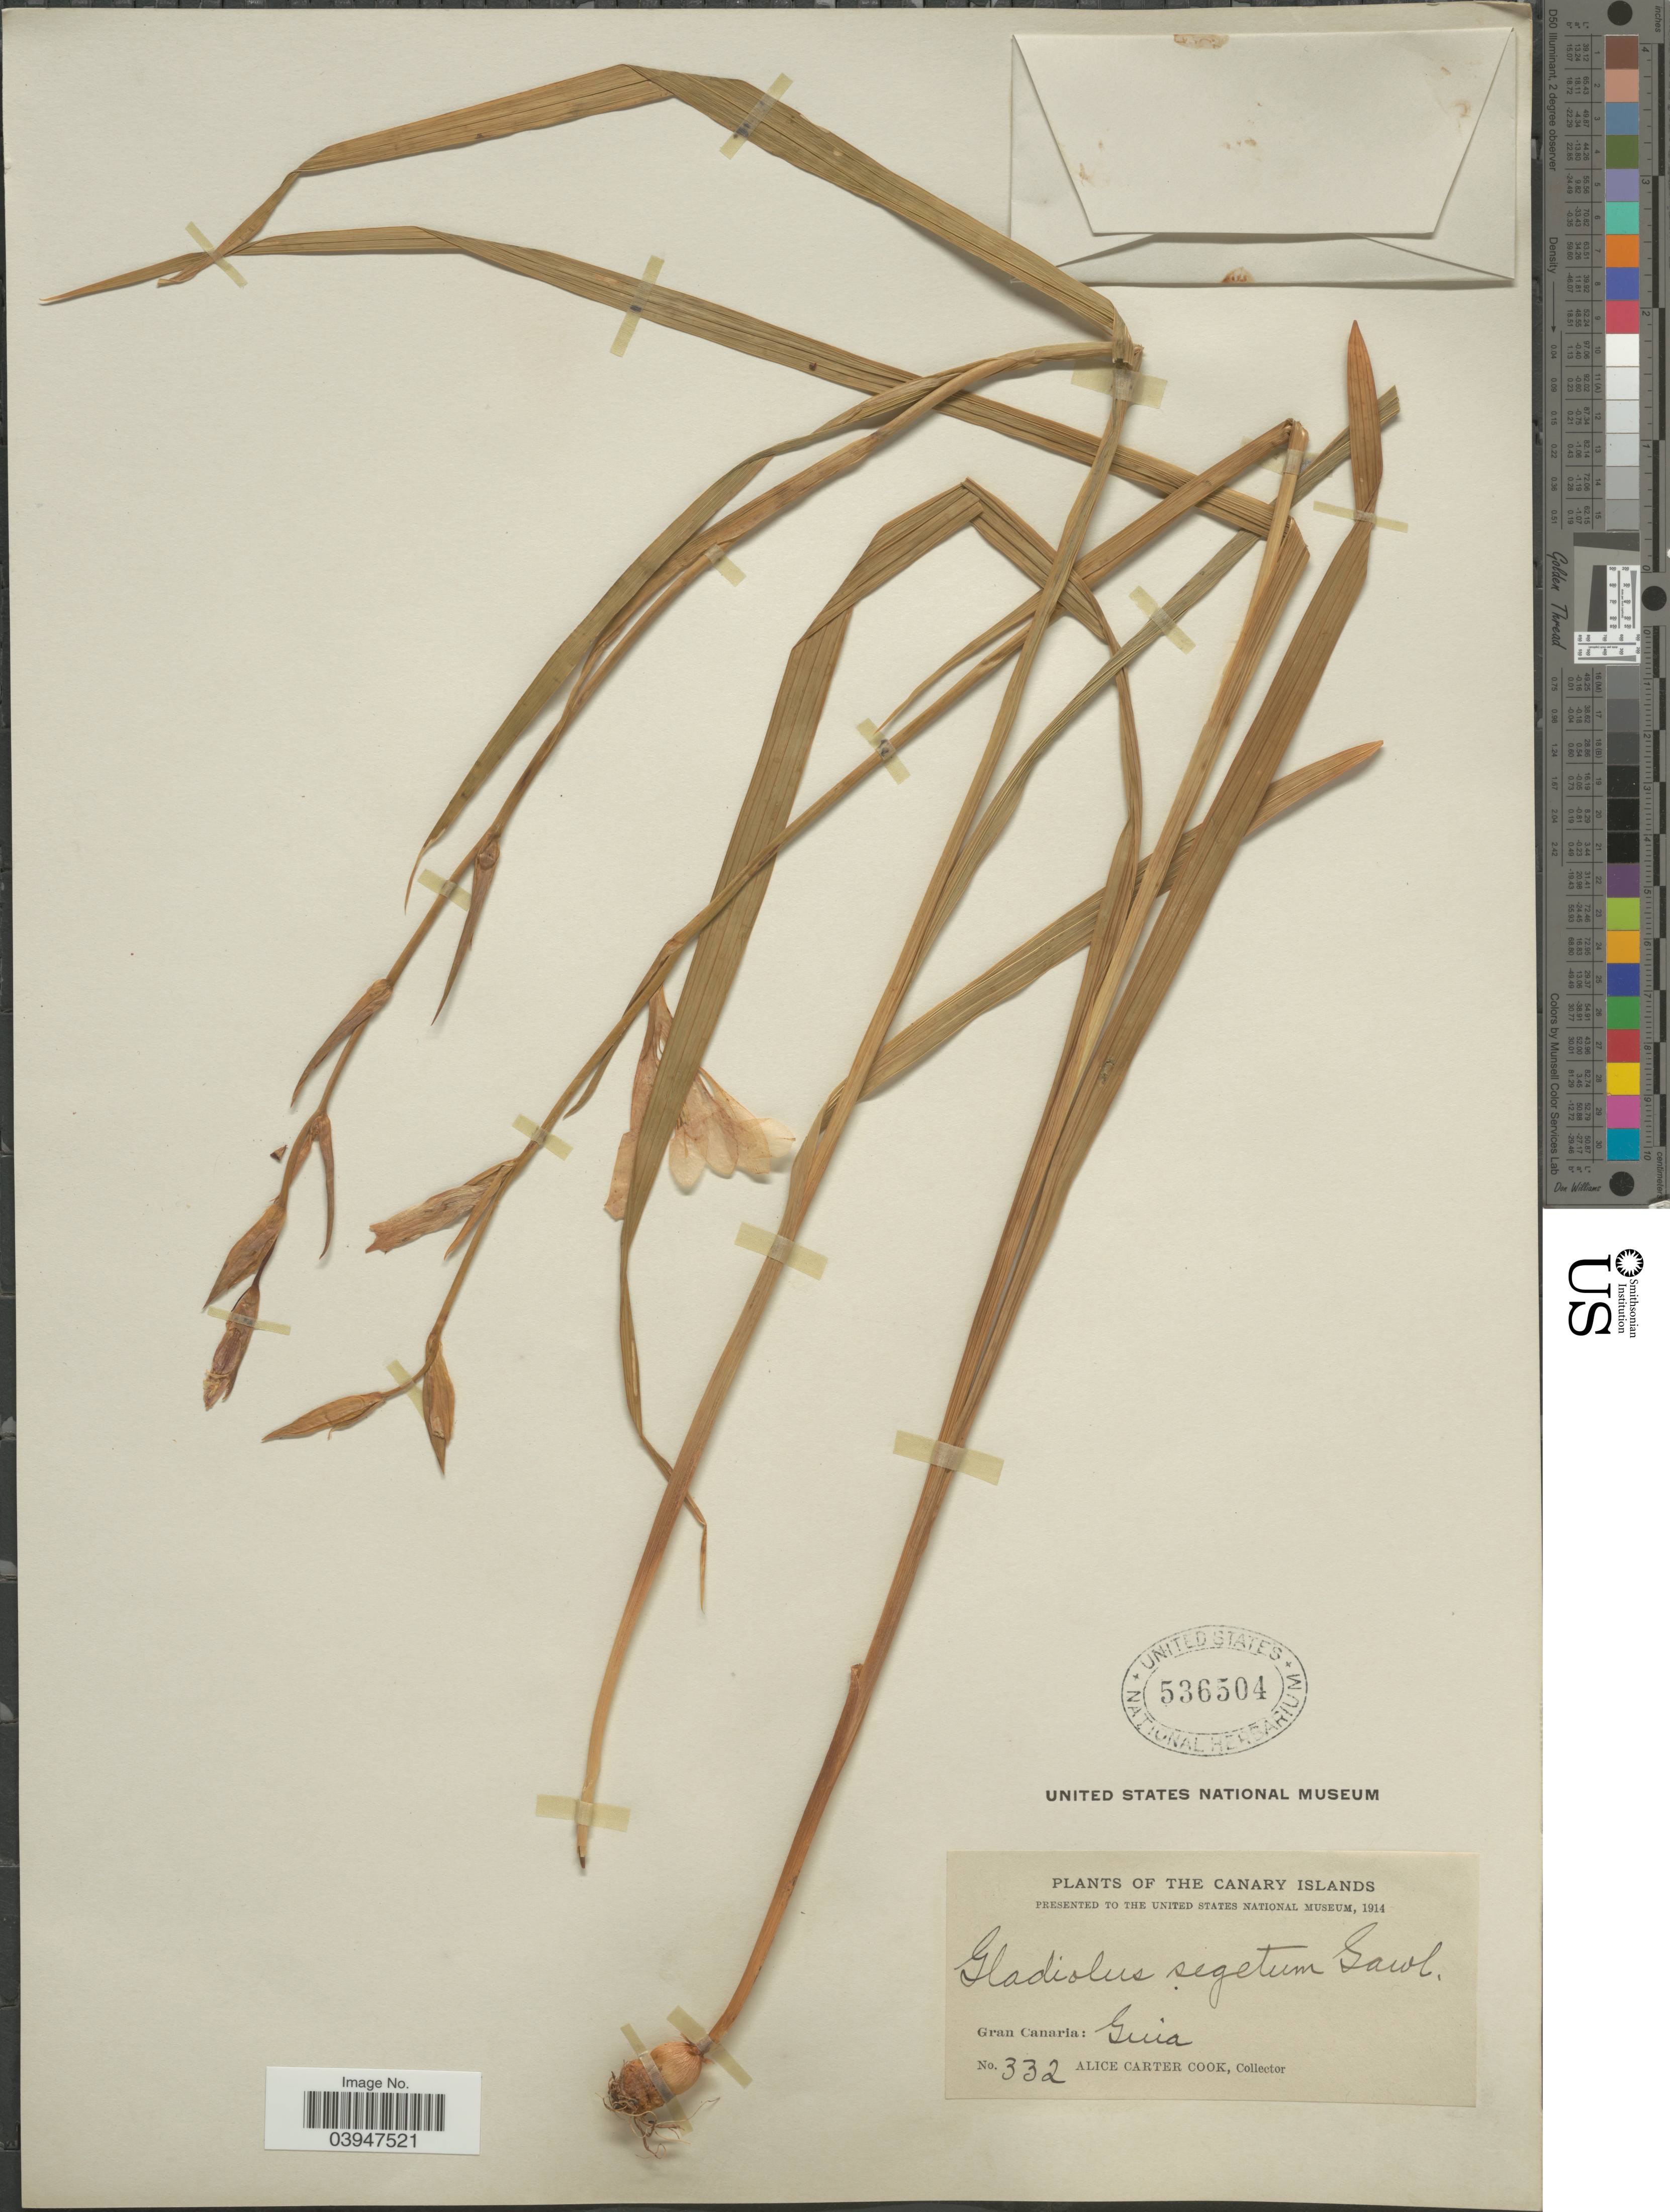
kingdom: Plantae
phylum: Tracheophyta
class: Liliopsida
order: Asparagales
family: Iridaceae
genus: Gladiolus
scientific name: Gladiolus segetum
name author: Ker Gawl.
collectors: Alice C. Cook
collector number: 332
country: Spain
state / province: Canarias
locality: The Canary Islands. Gran Canaria: Guia.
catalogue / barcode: US 536504